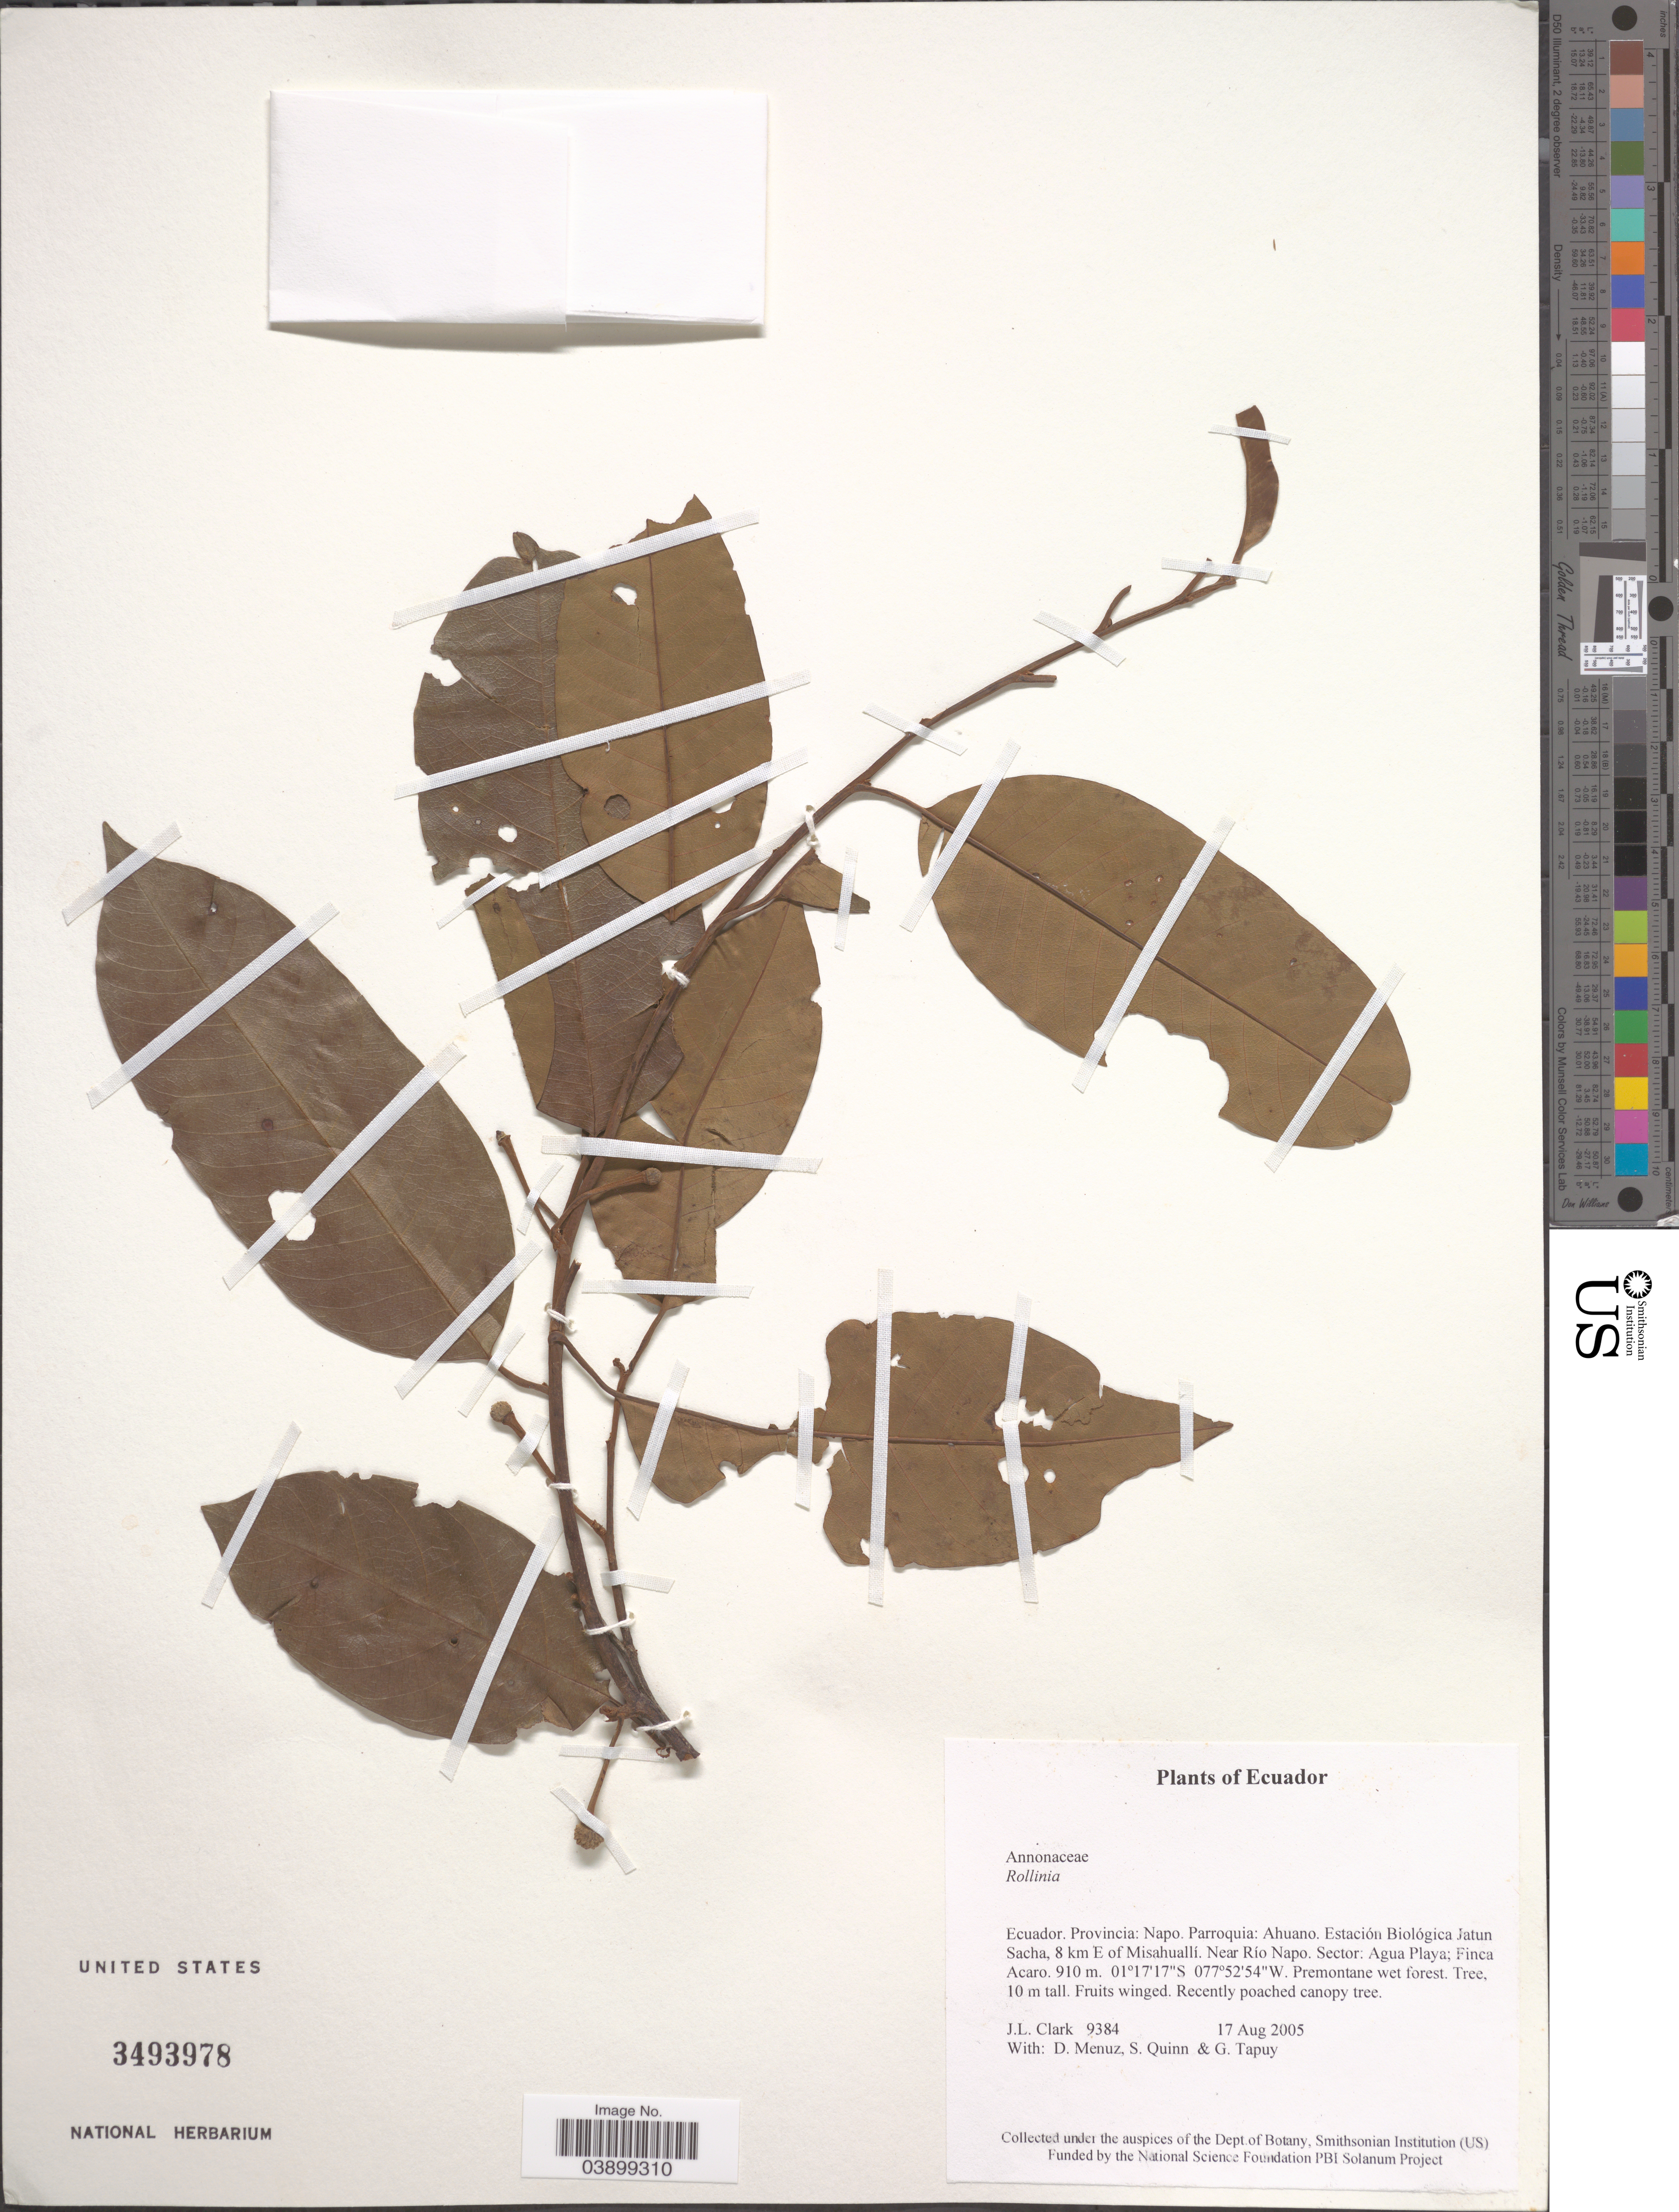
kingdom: Plantae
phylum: Tracheophyta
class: Magnoliopsida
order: Magnoliales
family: Annonaceae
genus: Annona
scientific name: Annona sp.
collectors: J. L. Clark, D. Menuz, S. Quinn & G. Tapuy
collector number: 9384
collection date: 2005-08-17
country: Ecuador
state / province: Napo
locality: Parroquia: Ahuano. Estación Biológica Jatun Sacha, 8 km E of Misahuallí. Near Río Napo. Sector: Agua Playa; Finca Acaro.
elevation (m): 910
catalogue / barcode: US 3493978